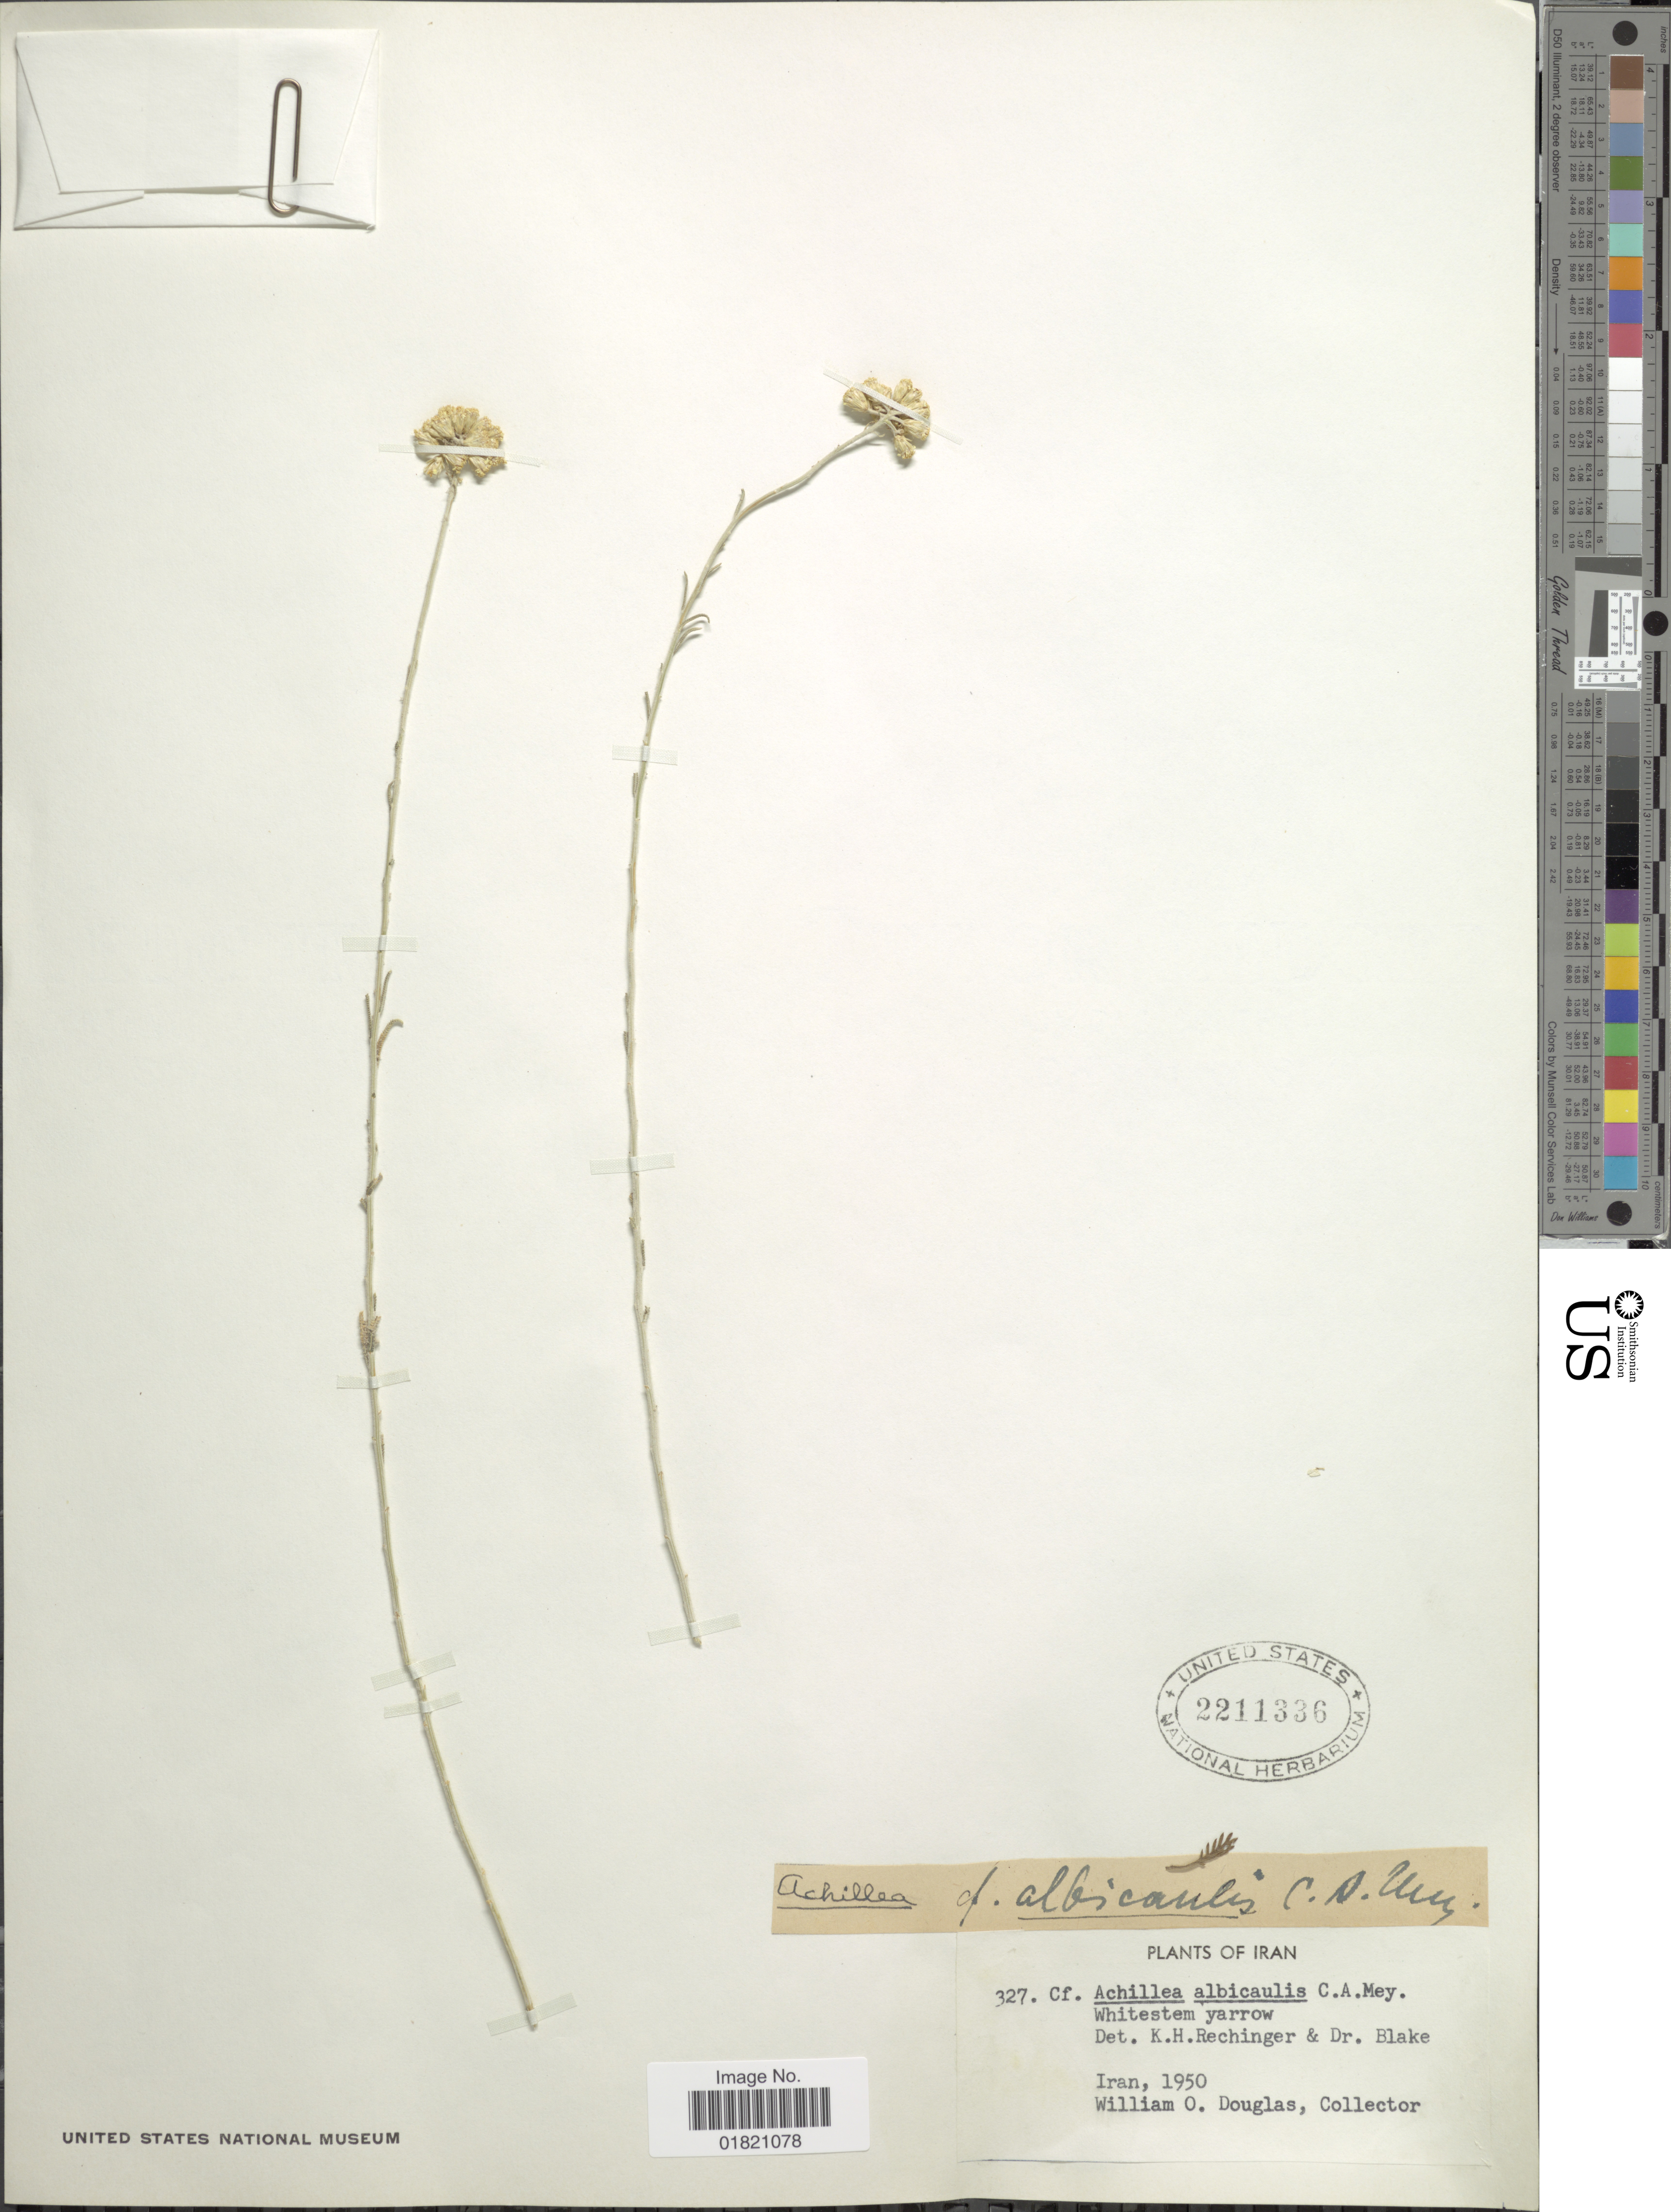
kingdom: Plantae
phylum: Tracheophyta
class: Magnoliopsida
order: Asterales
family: Asteraceae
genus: Achillea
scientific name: Achillea albicaulis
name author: C.A. Mey.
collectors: W. Douglas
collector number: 327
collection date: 1950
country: Iran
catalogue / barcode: US 2211336